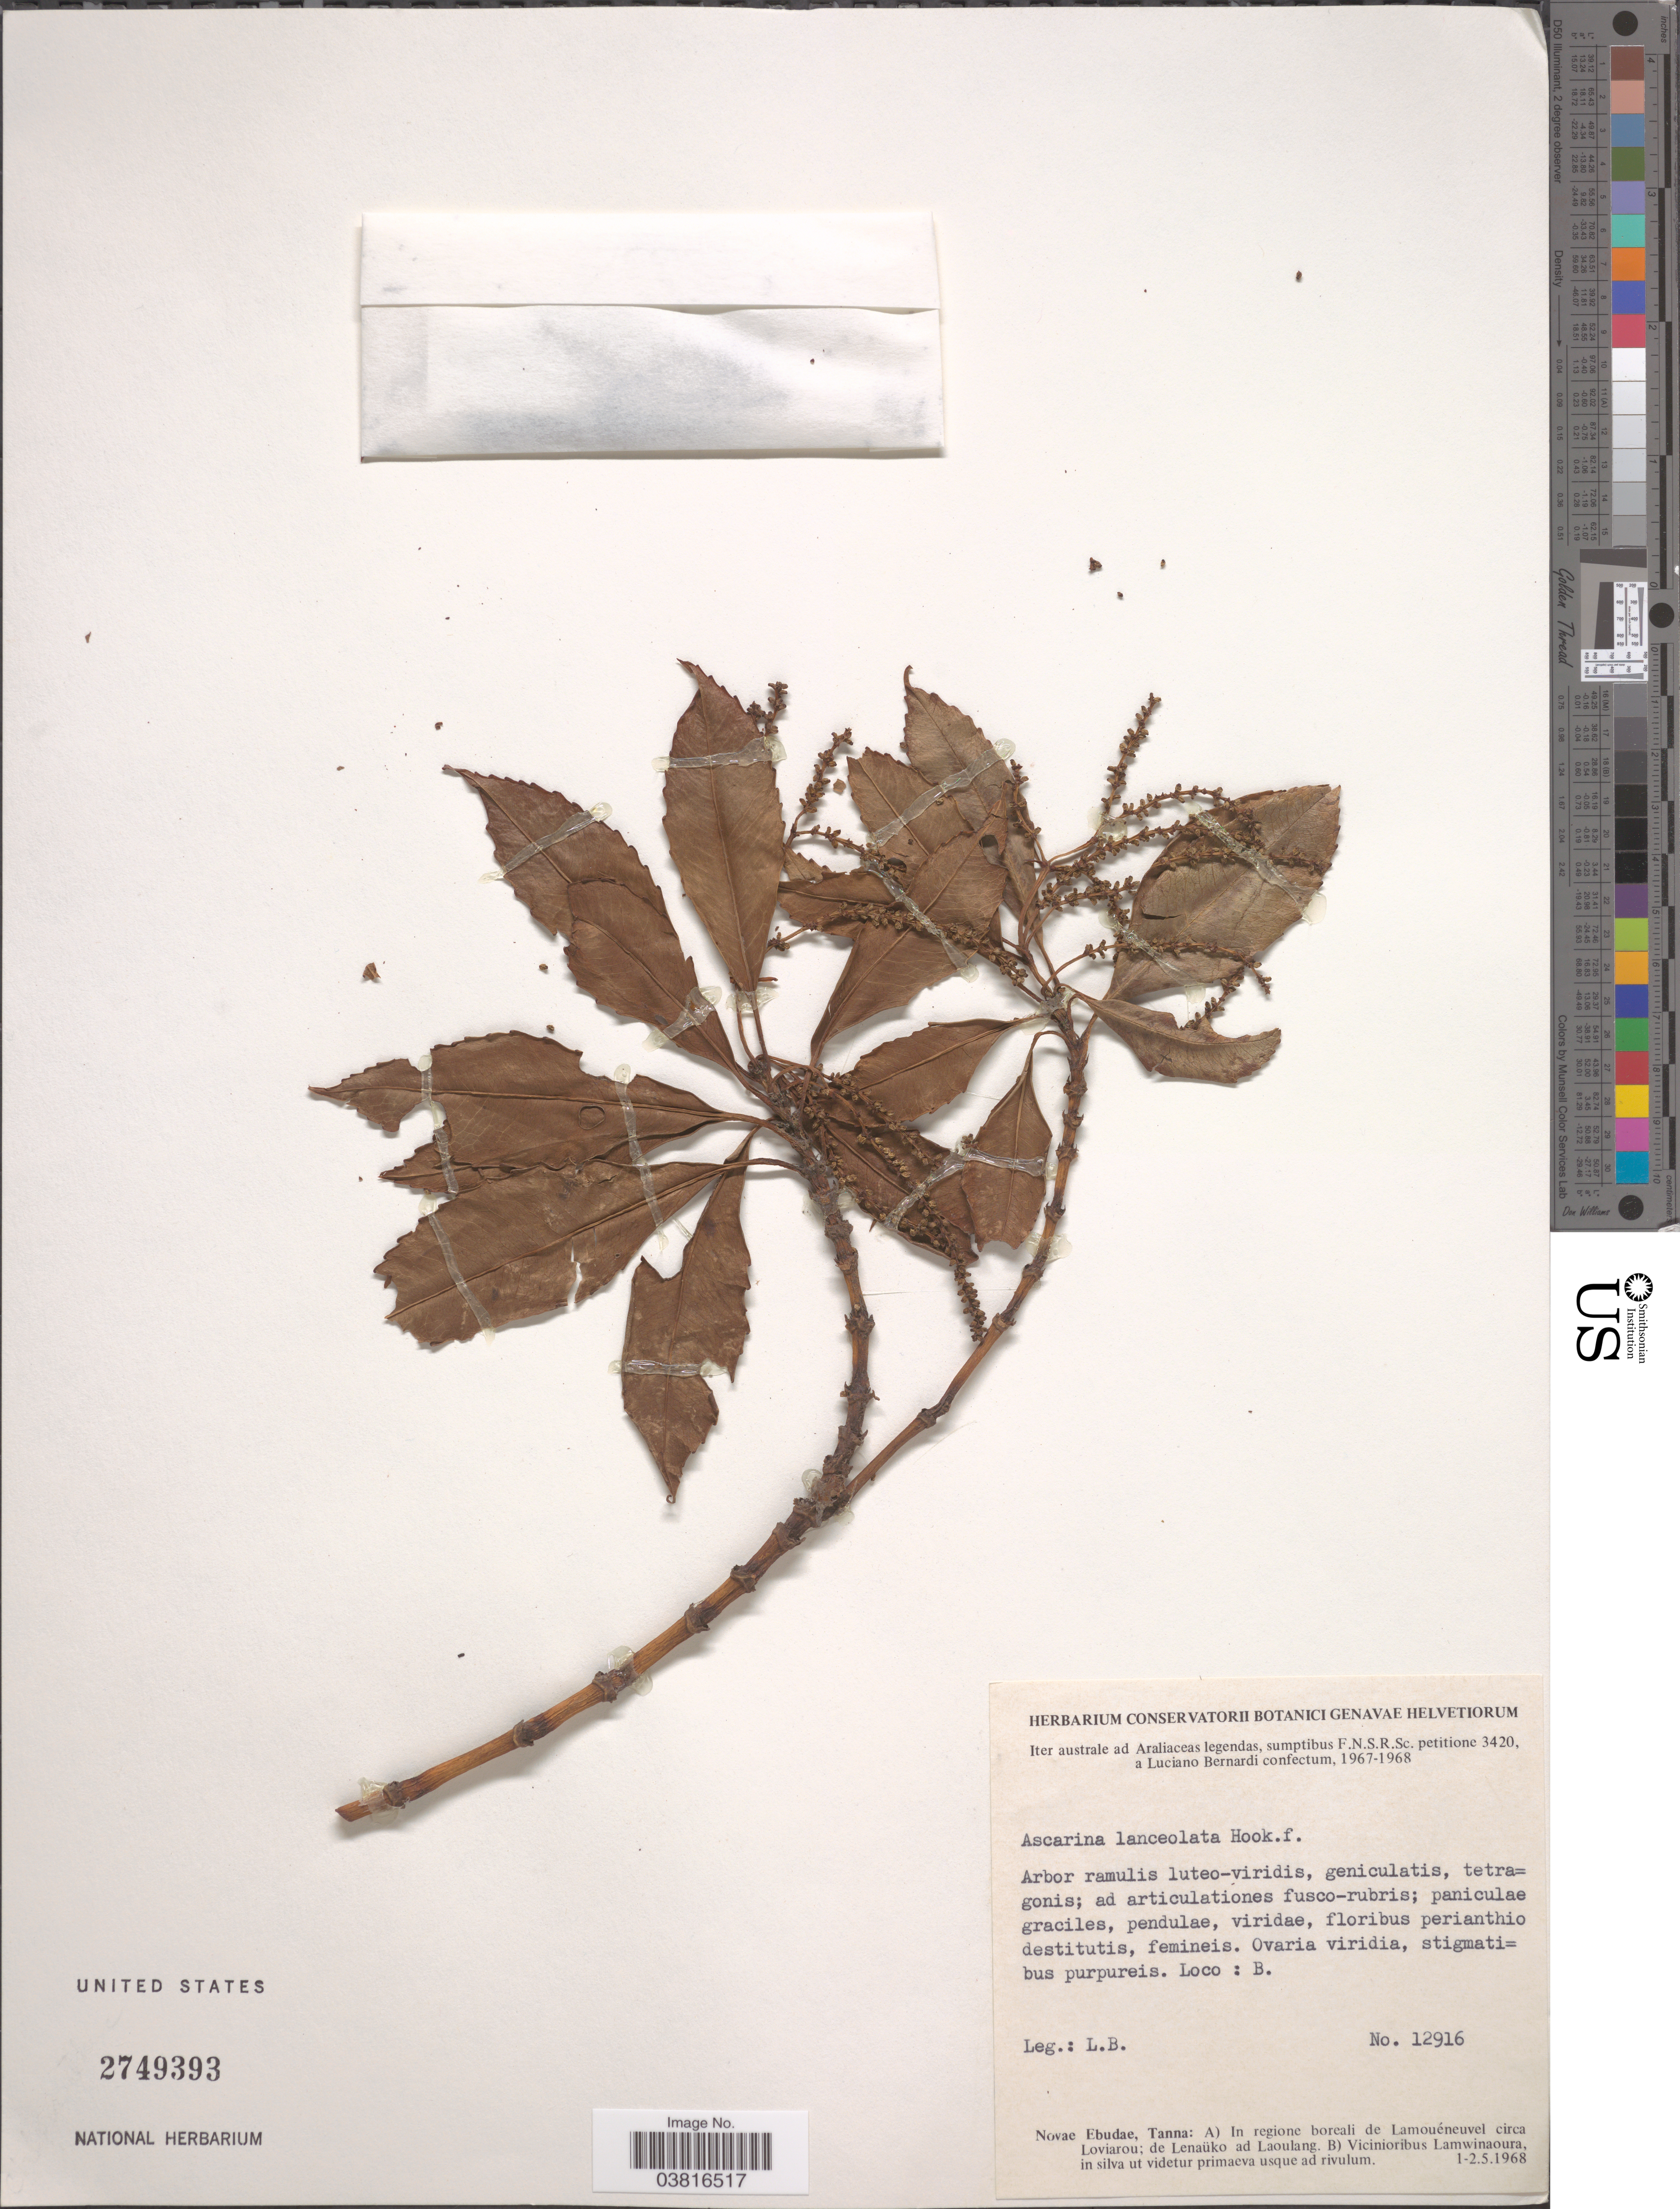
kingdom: Plantae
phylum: Tracheophyta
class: Magnoliopsida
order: Chloranthales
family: Chloranthaceae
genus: Ascarina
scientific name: Ascarina lanceolata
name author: Hook. f.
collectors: L. Bernardi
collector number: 12916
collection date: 1968-05-01/1968-05-02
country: Vanuatu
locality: Novae Ebudae, Tanna: Vicinioribus Lamwinaoura.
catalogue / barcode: US 2749393